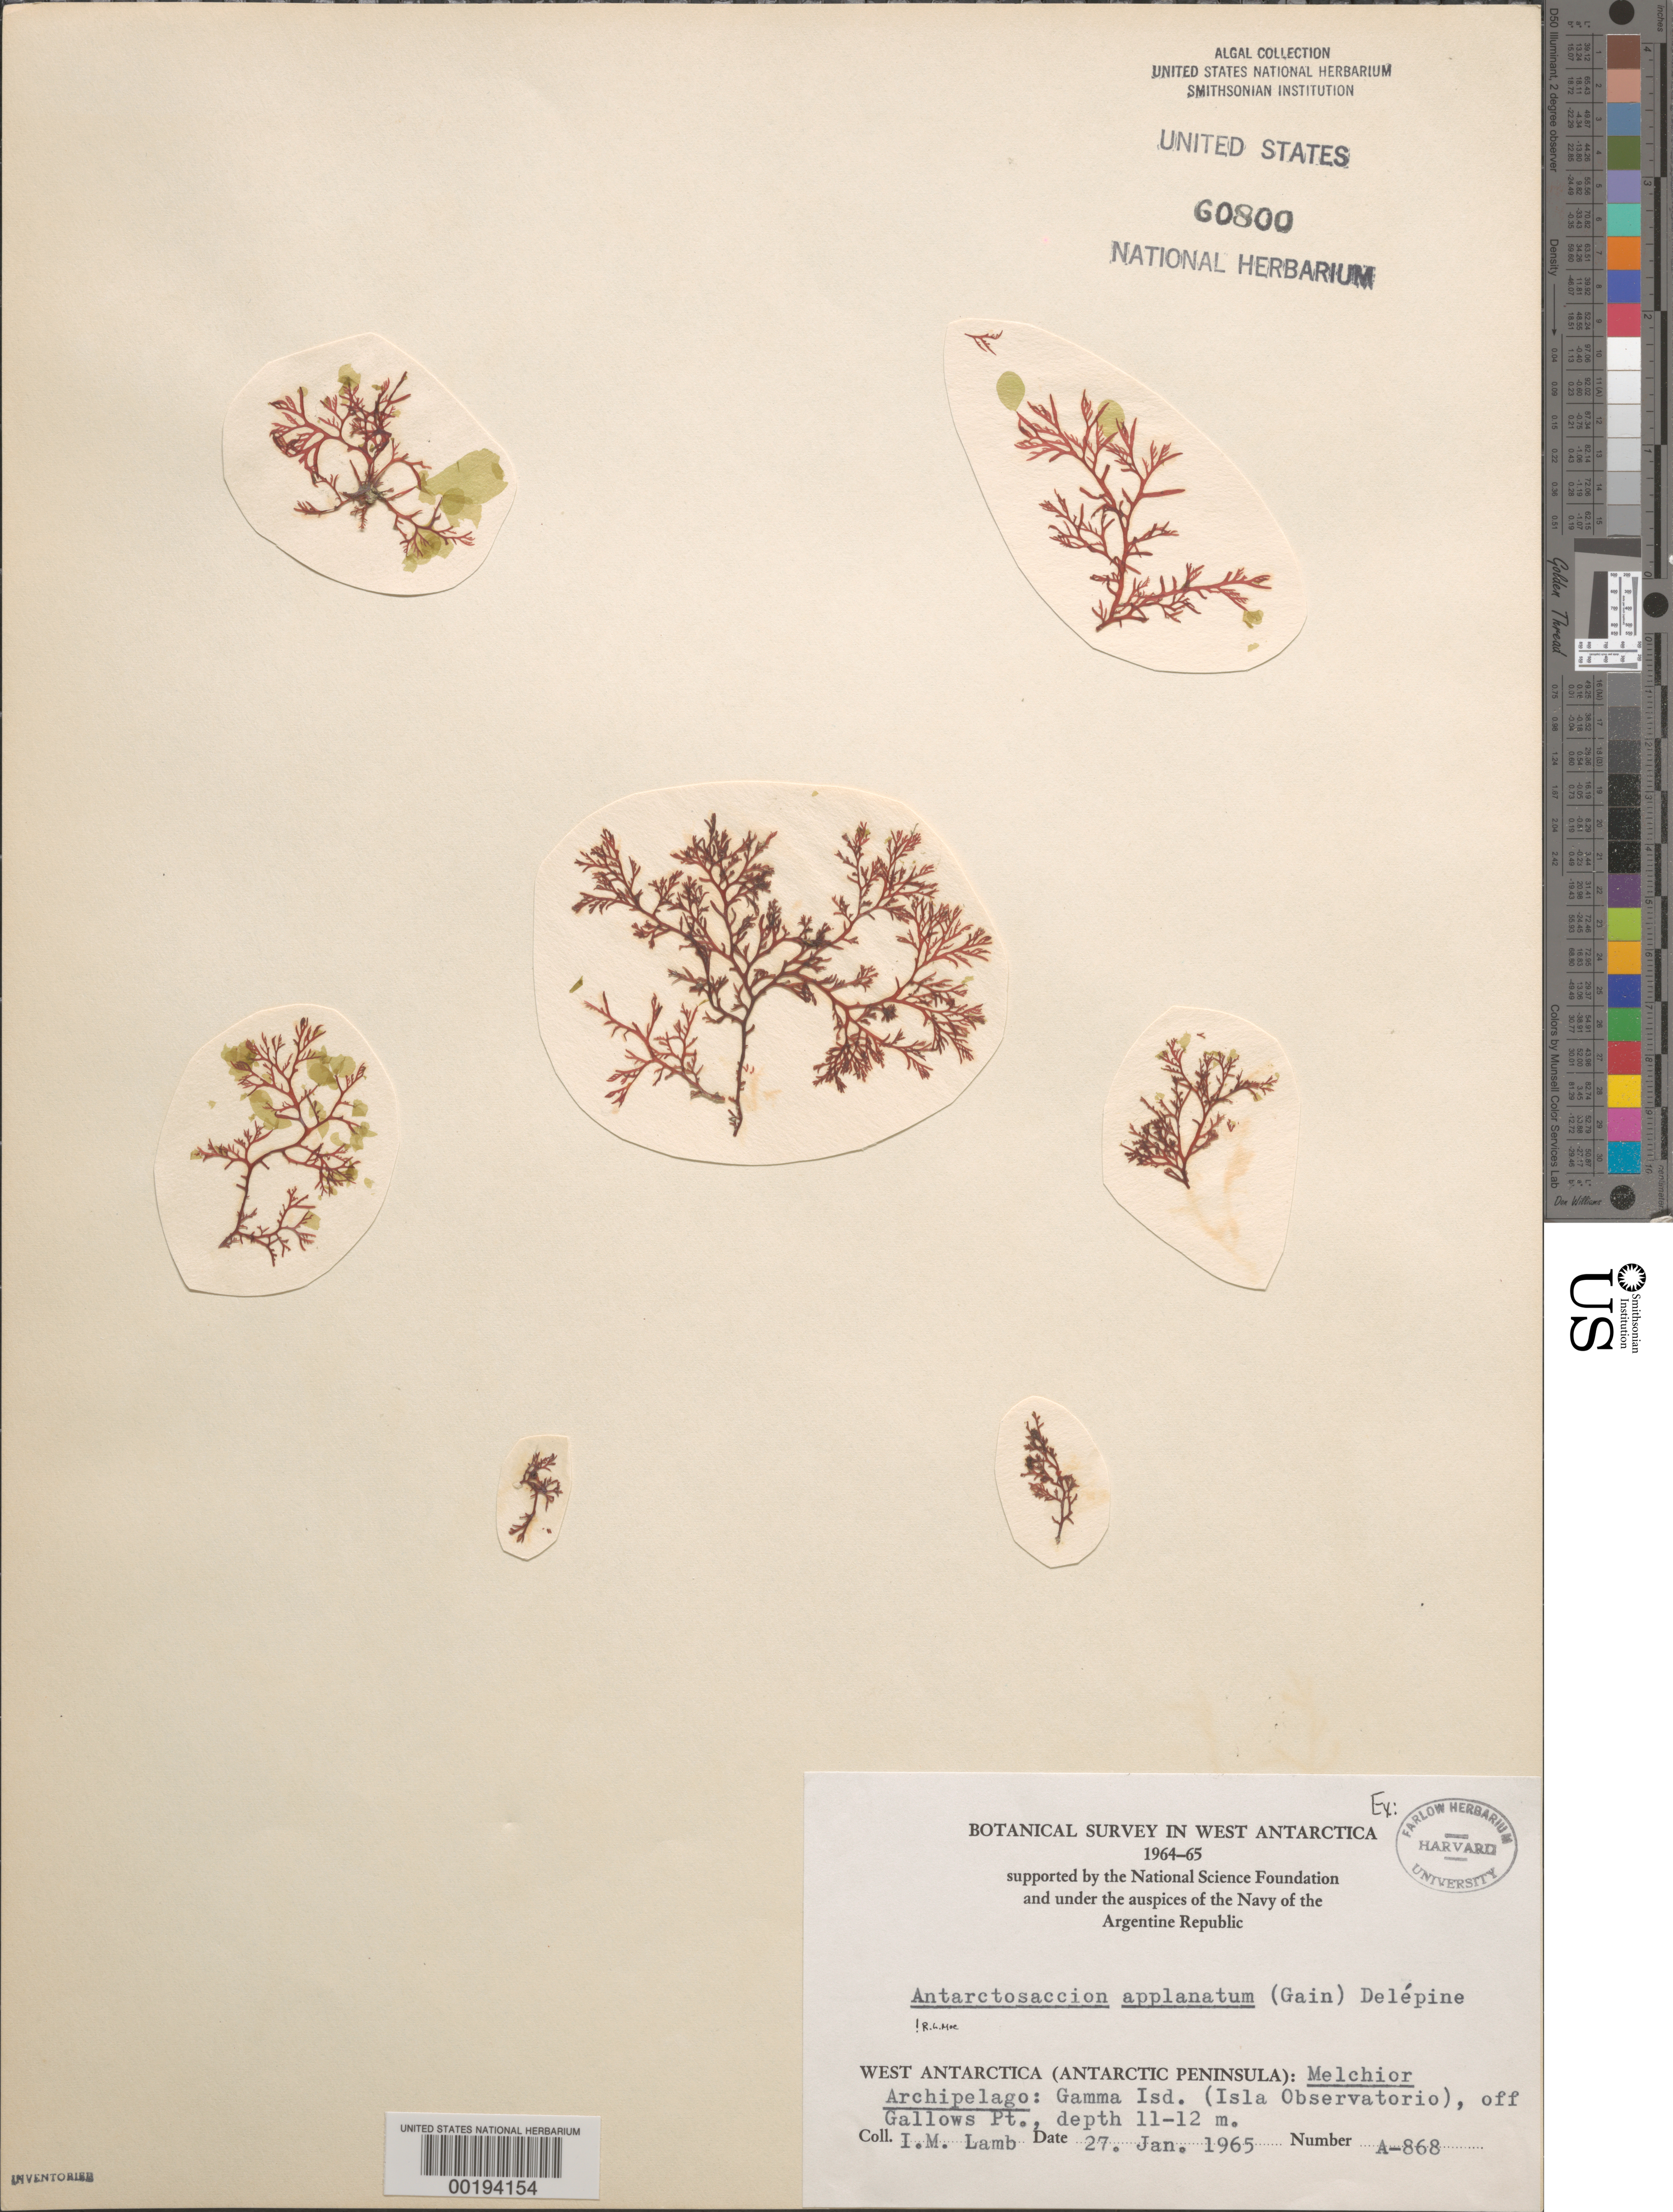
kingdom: Chromista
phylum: Ochrophyta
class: Chrysomerophyceae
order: Chrysomeridales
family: Chrysomeridaceae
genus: Antarctosaccion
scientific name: Antarctosaccion applanatum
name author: (Gain) Delépine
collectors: I. M. Lamb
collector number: A-868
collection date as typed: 27 Jan 1965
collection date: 1965-01-27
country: Antarctica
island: Gamma Island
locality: Off Gallows Point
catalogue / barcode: US 60800